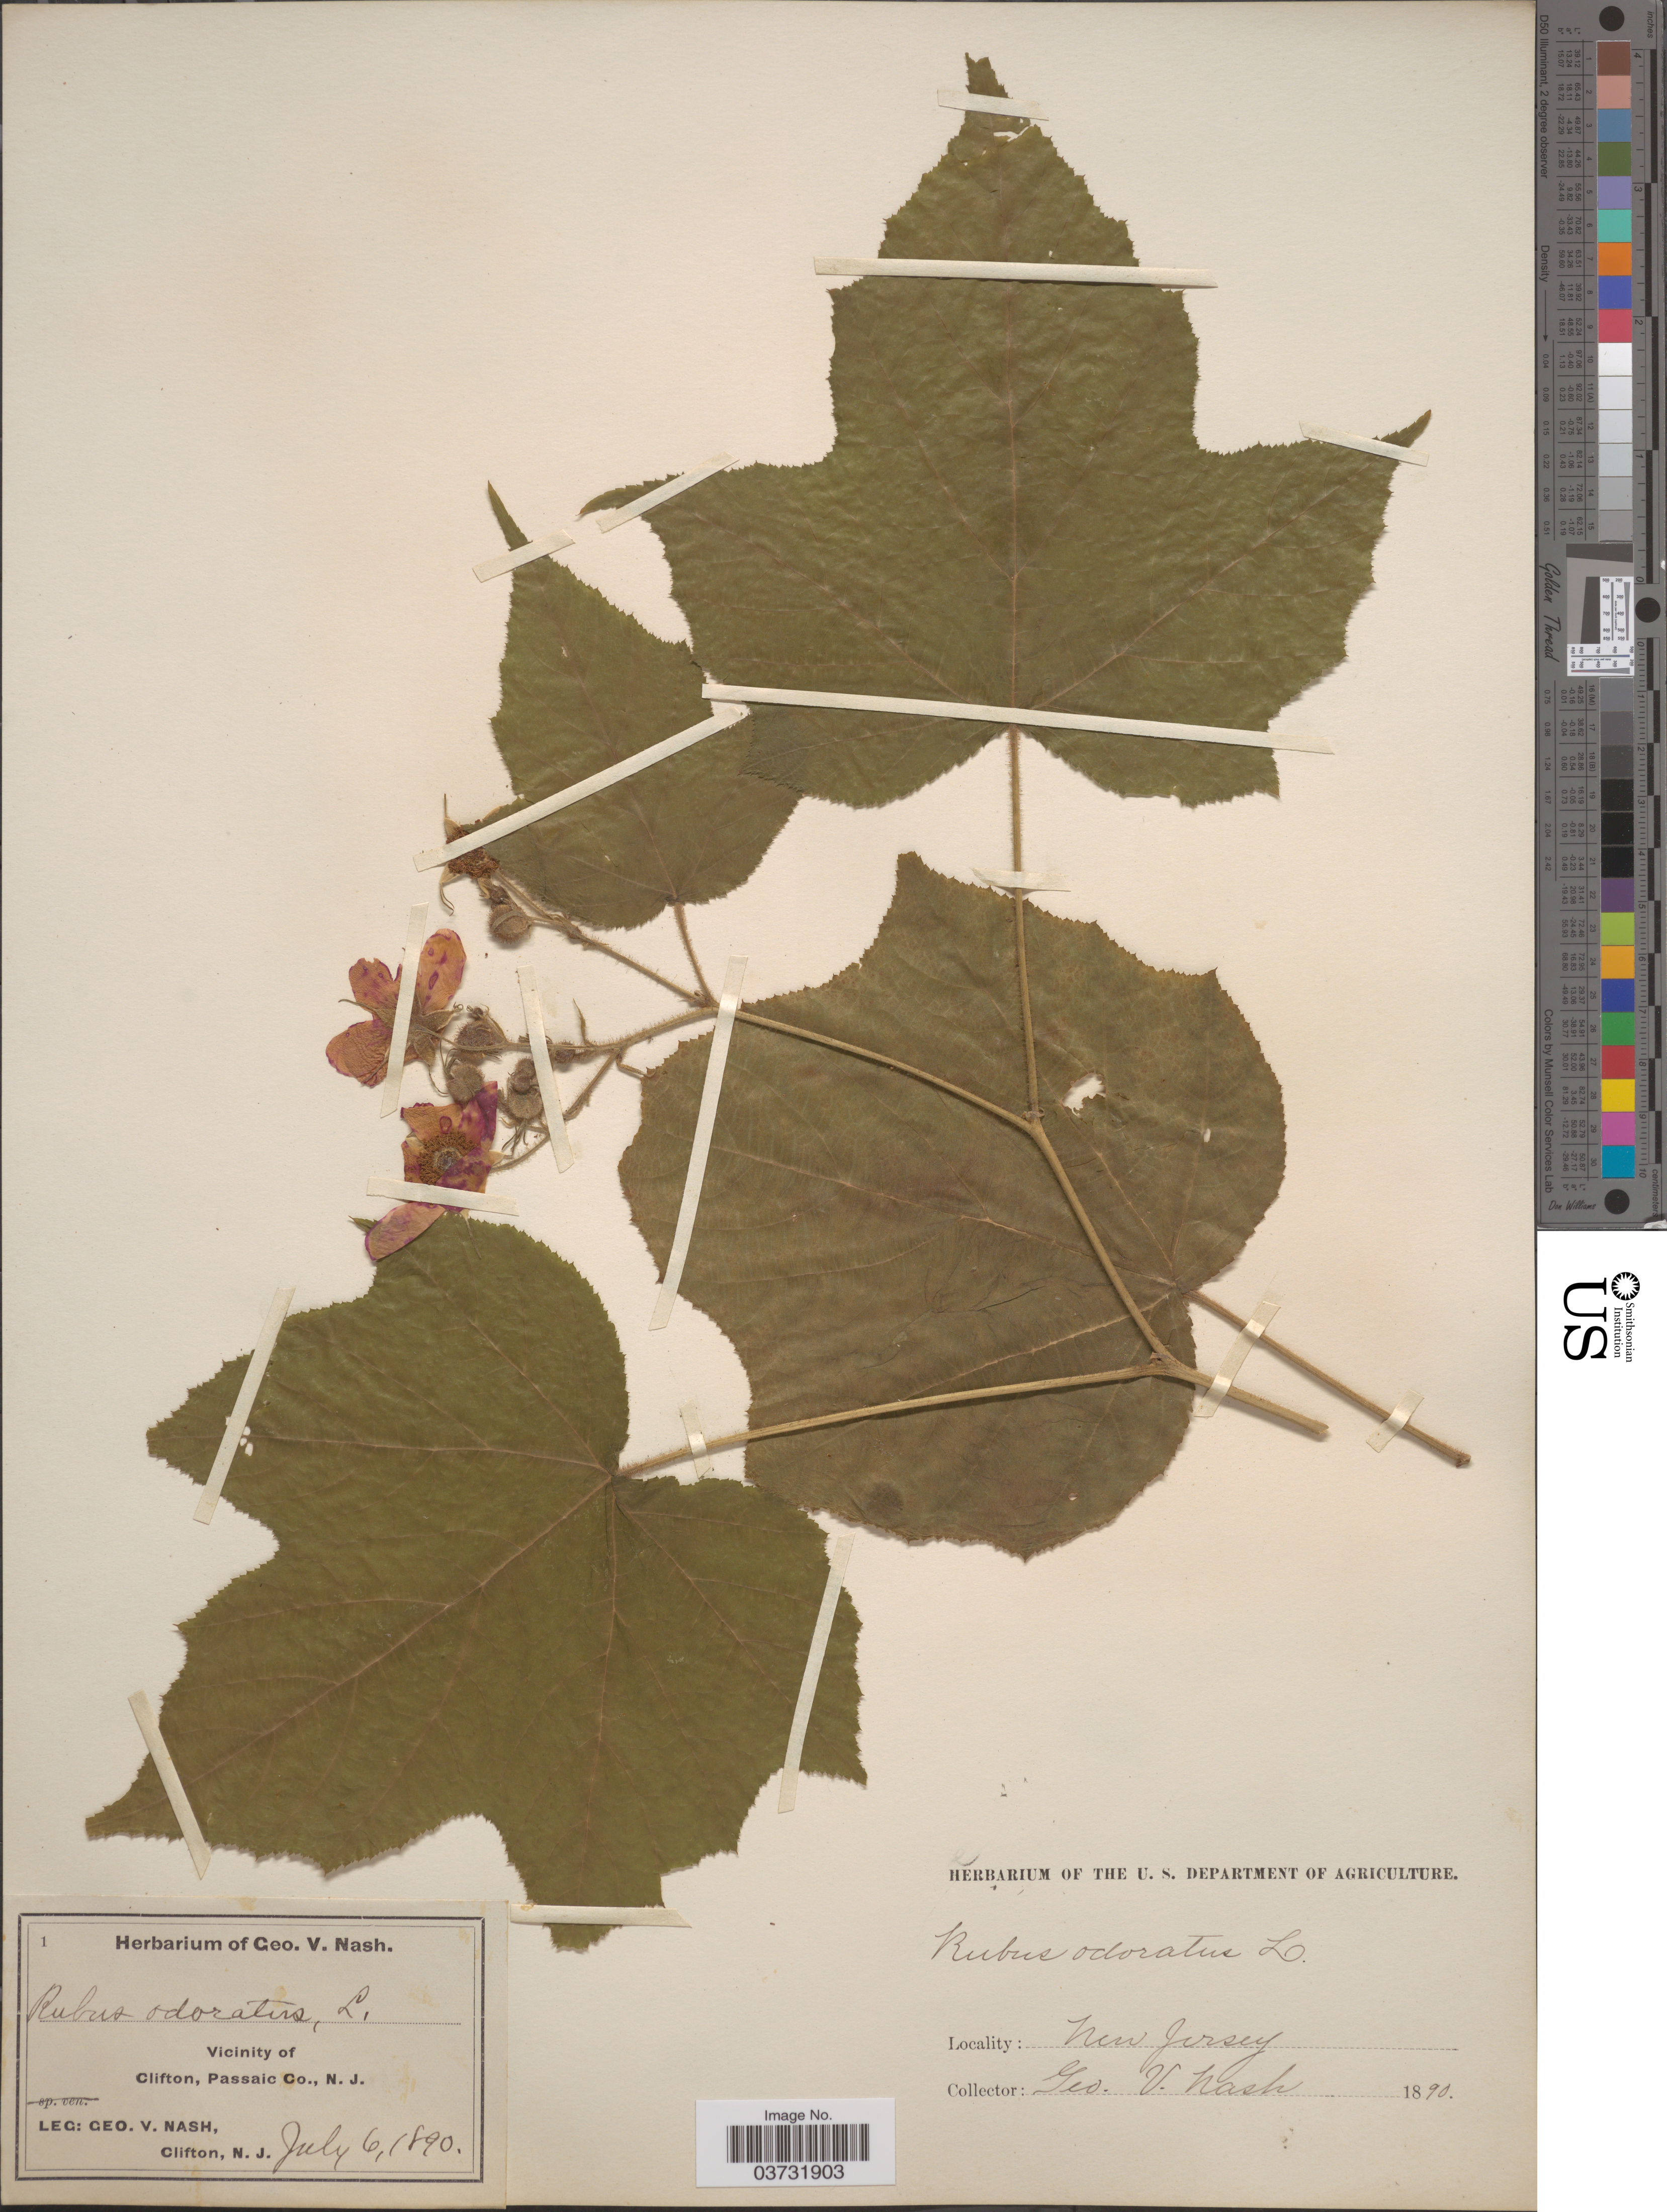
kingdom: Plantae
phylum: Tracheophyta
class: Magnoliopsida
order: Rosales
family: Rosaceae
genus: Rubus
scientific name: Rubus odoratus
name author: L.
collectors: G. V. Nash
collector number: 1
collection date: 1890-07-06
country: United States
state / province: New Jersey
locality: Vicinity of Clifton, Passaic Co.